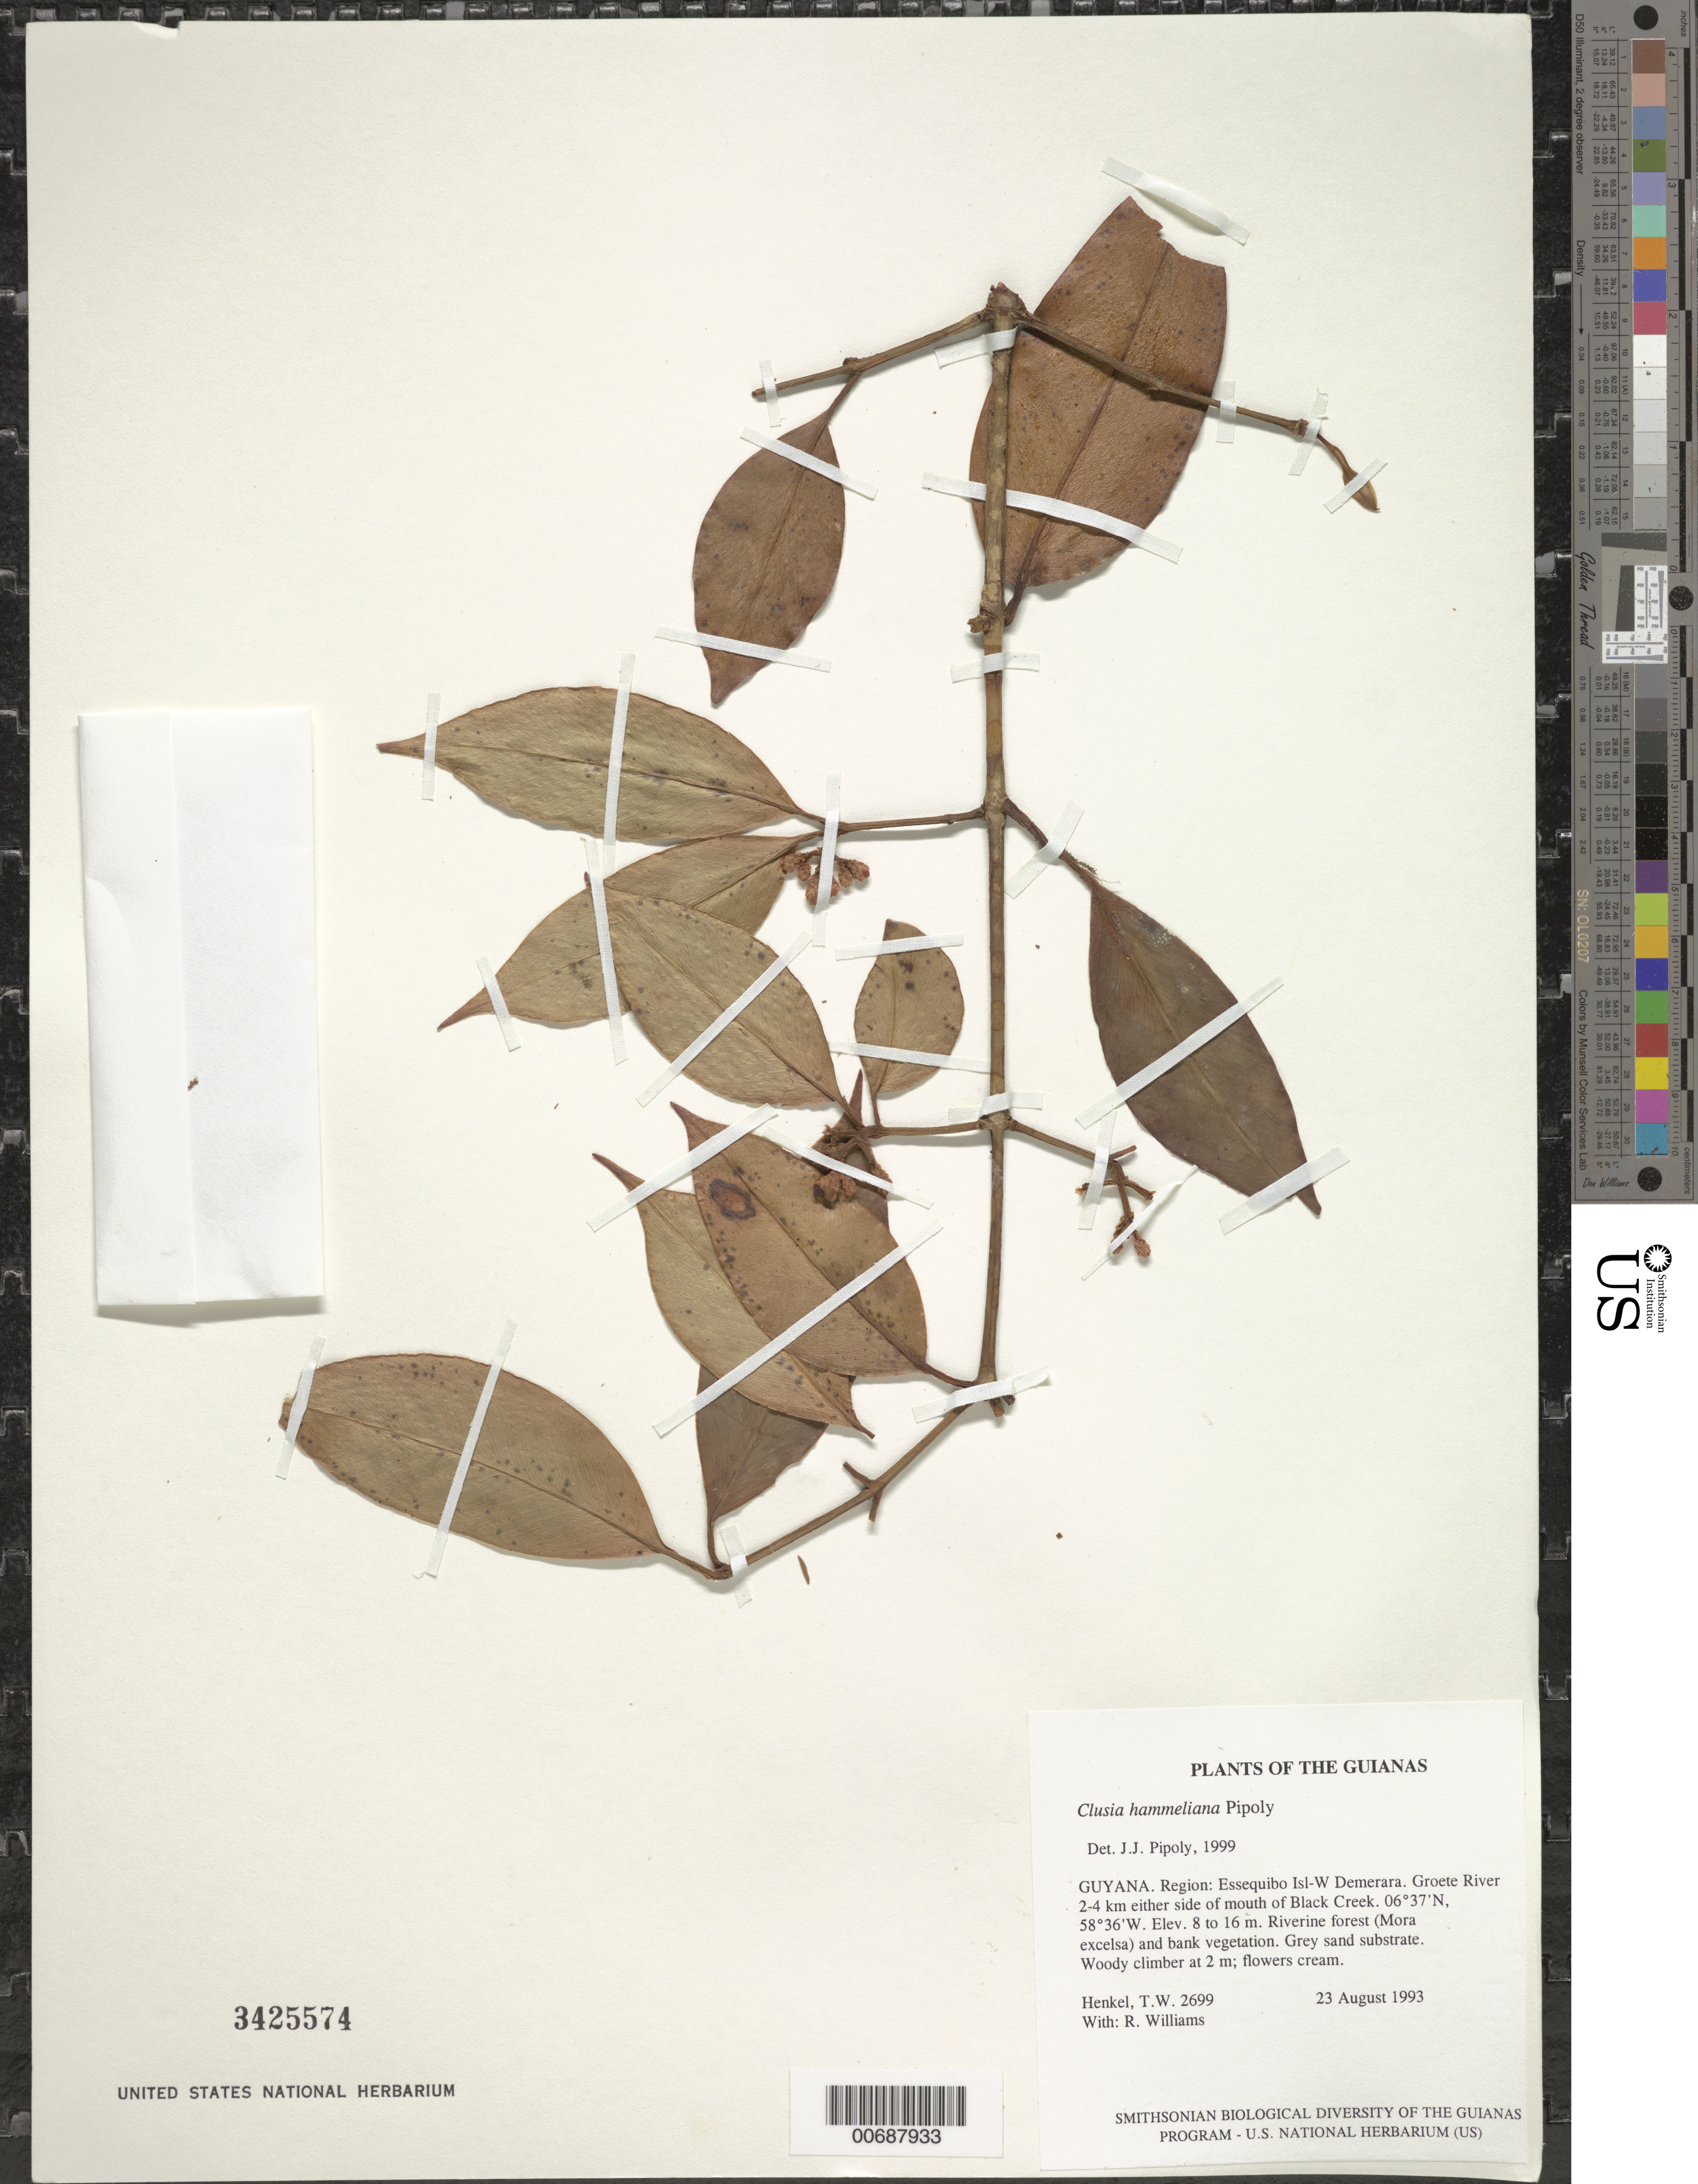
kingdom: Plantae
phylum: Tracheophyta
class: Magnoliopsida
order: Malpighiales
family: Clusiaceae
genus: Clusia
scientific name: Clusia hammeliana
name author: Pipoly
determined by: Pipoly, J. J., III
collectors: T. Henkel & R. Williams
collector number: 2699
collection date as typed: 23 August 1993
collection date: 1993-08-23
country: Guyana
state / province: Essequibo Isl-W. Demerara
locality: Groete River 2-4 km either side of mouth of Black Creek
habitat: Riverine forest (Mora excelsa) and bank vegetation. Grey sand substrate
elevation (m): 8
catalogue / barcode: US 3425574